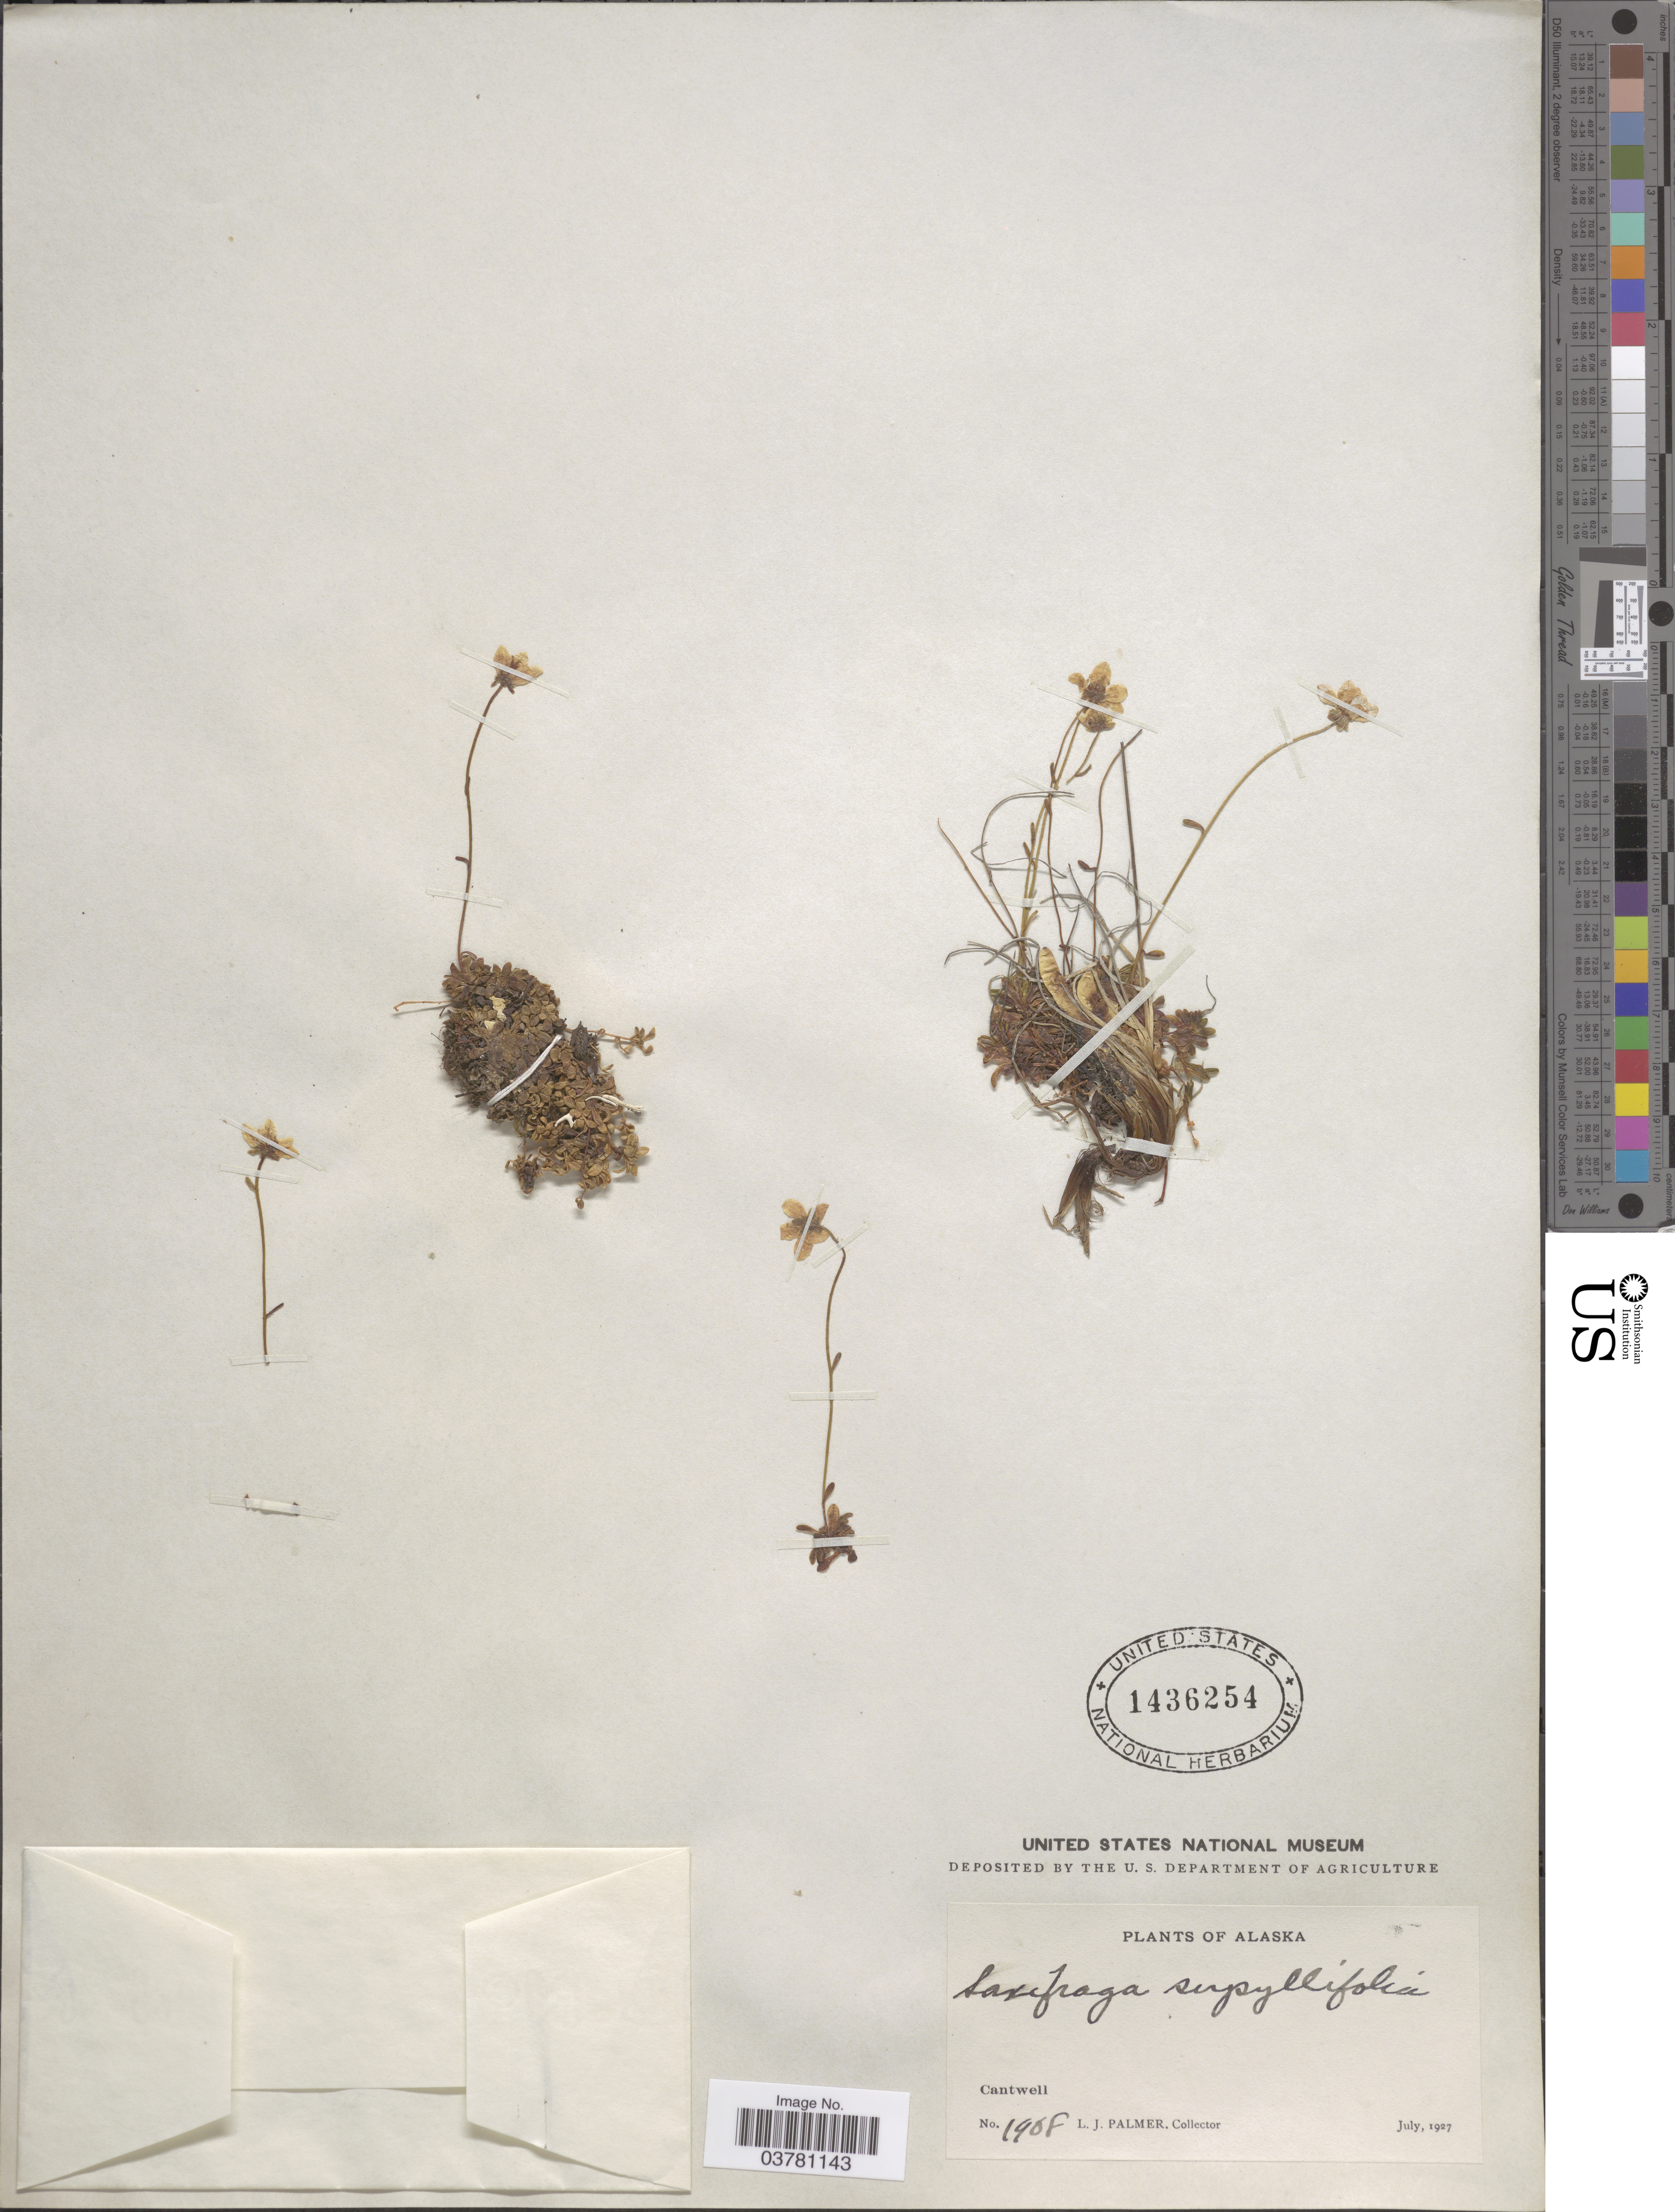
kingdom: Plantae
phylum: Tracheophyta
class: Magnoliopsida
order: Saxifragales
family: Saxifragaceae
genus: Saxifraga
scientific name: Saxifraga serpyllifolia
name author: Pursh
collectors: L. J. Palmer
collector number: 1908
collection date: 1927-07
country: United States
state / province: Alaska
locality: Cantwell.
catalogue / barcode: US 1436254